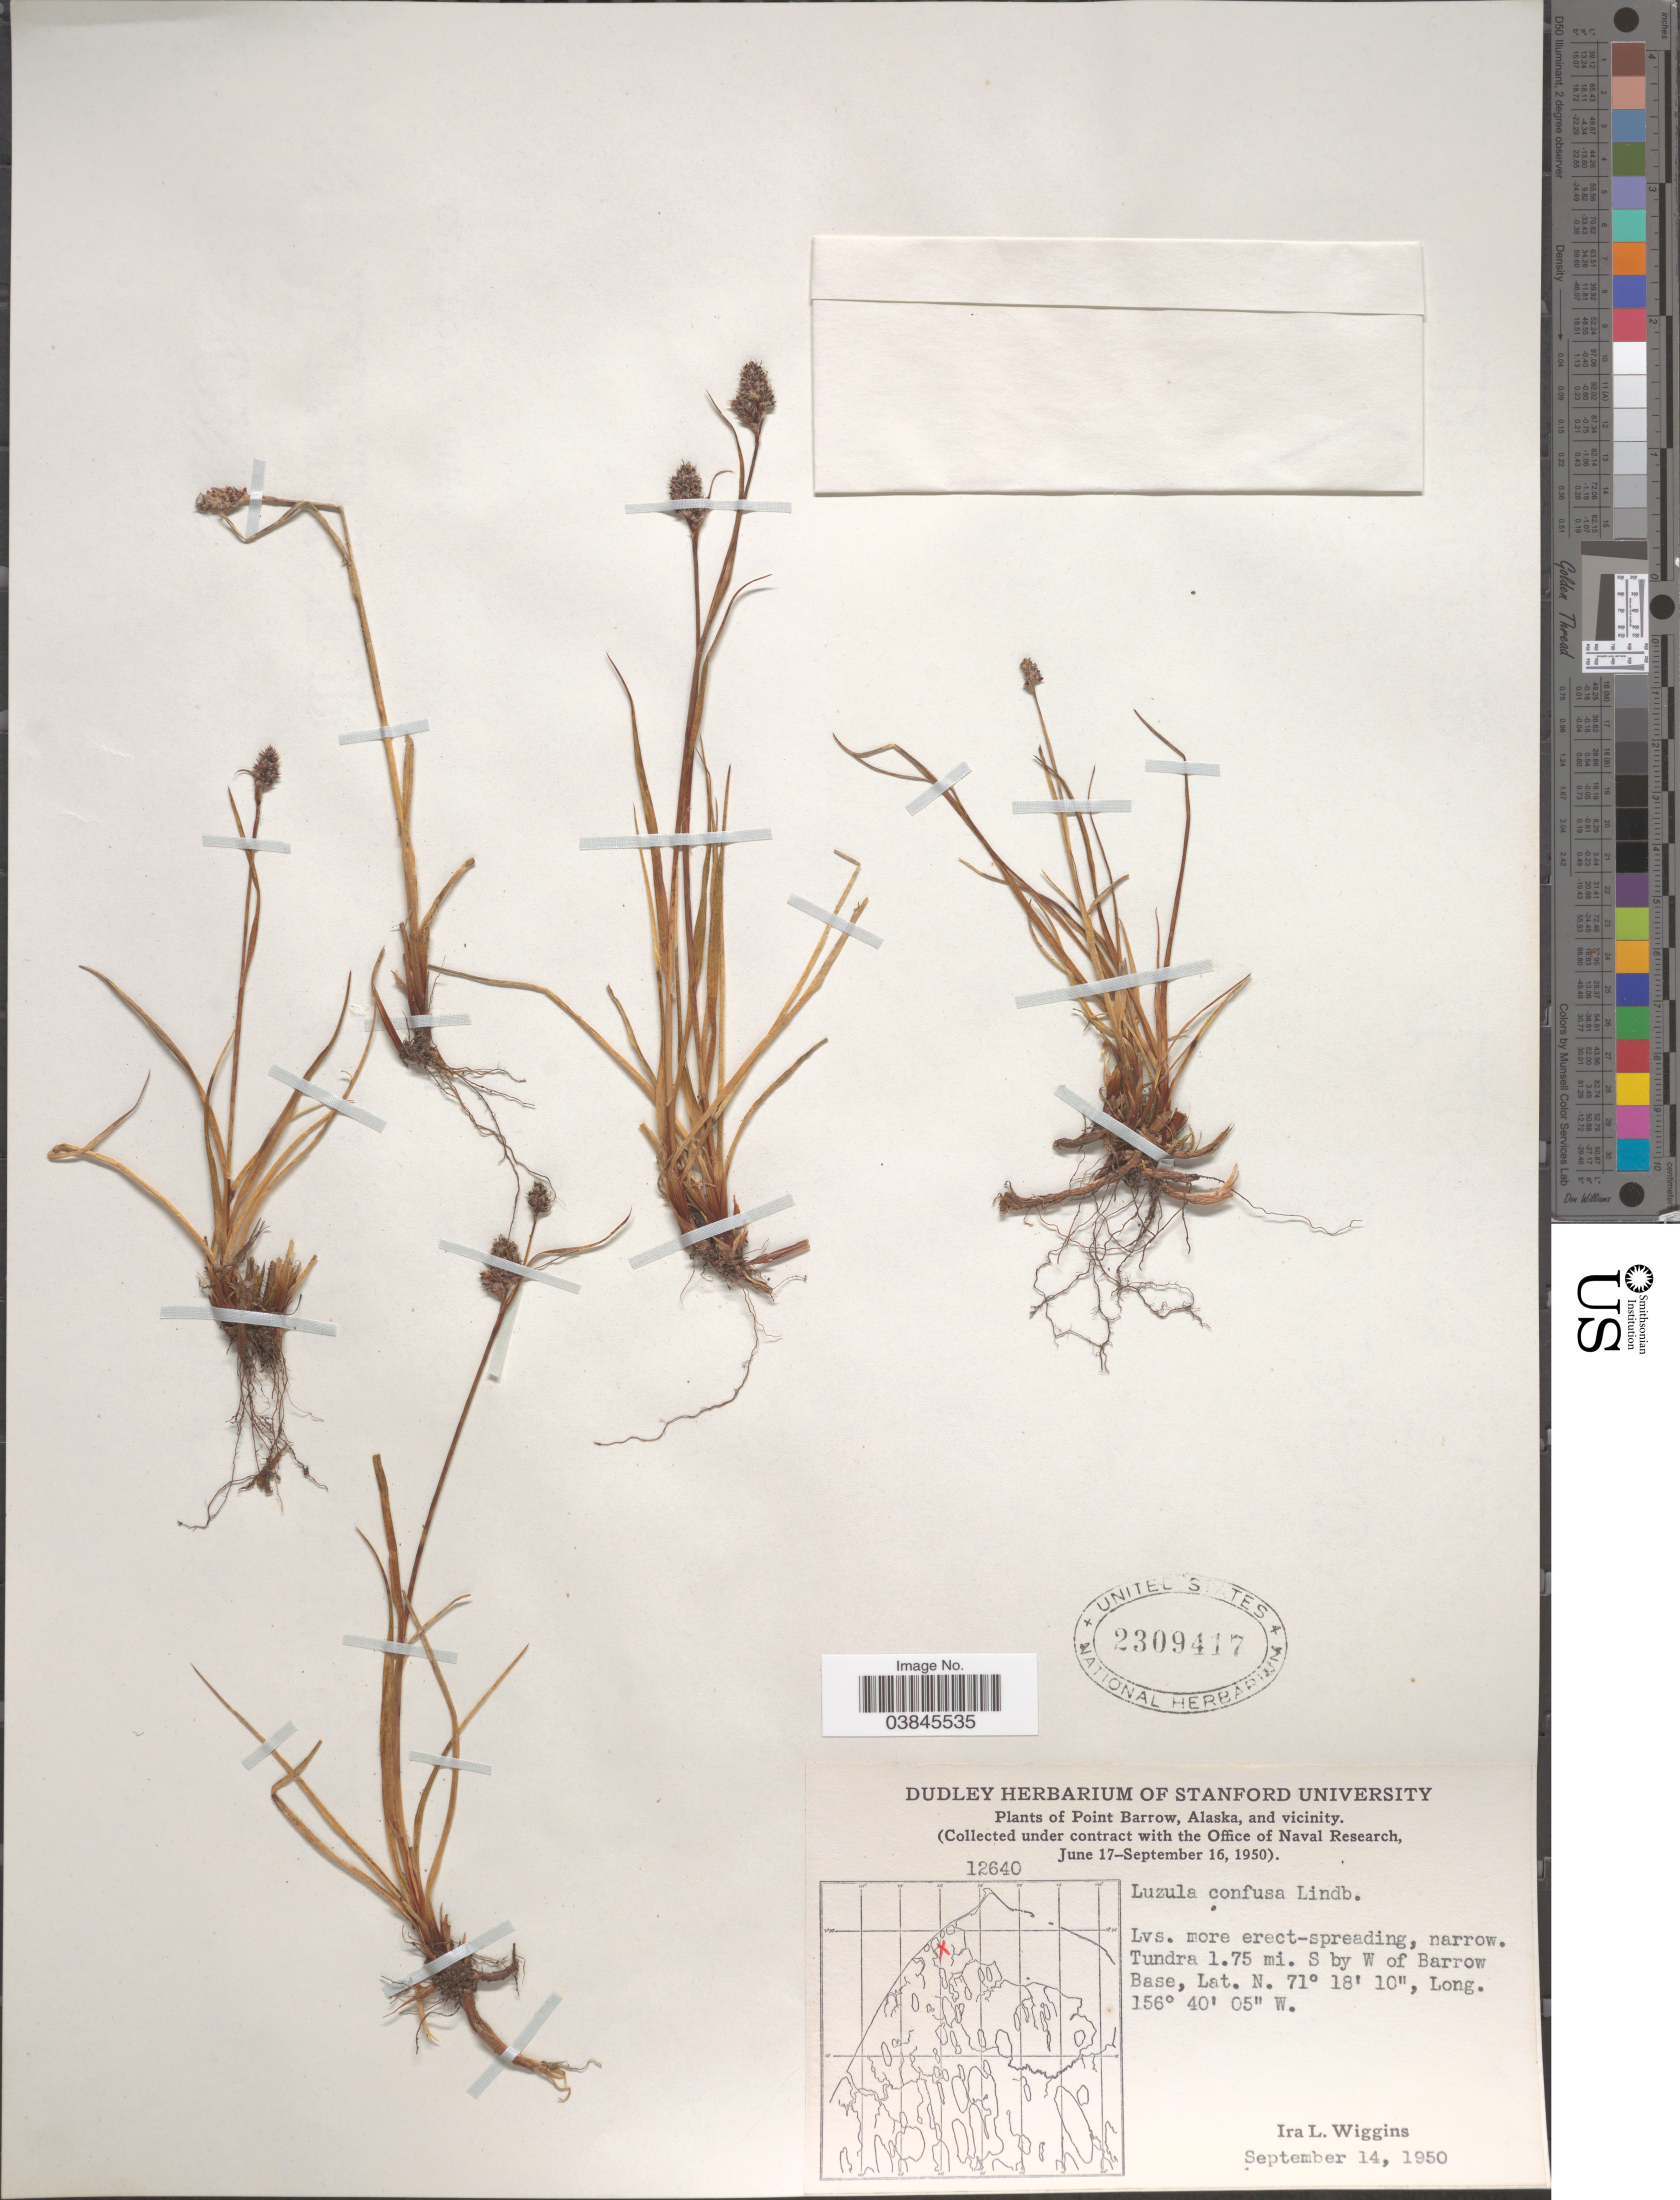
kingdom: Plantae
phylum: Tracheophyta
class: Liliopsida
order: Poales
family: Juncaceae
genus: Luzula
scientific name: Luzula confusa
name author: Lindeb.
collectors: I. L. Wiggins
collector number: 12640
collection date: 1950-09-14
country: United States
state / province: Alaska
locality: Point Barrow, and vicinity. Tundra 1.75 mi. S by W of Barrow Base.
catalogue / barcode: US 2309417